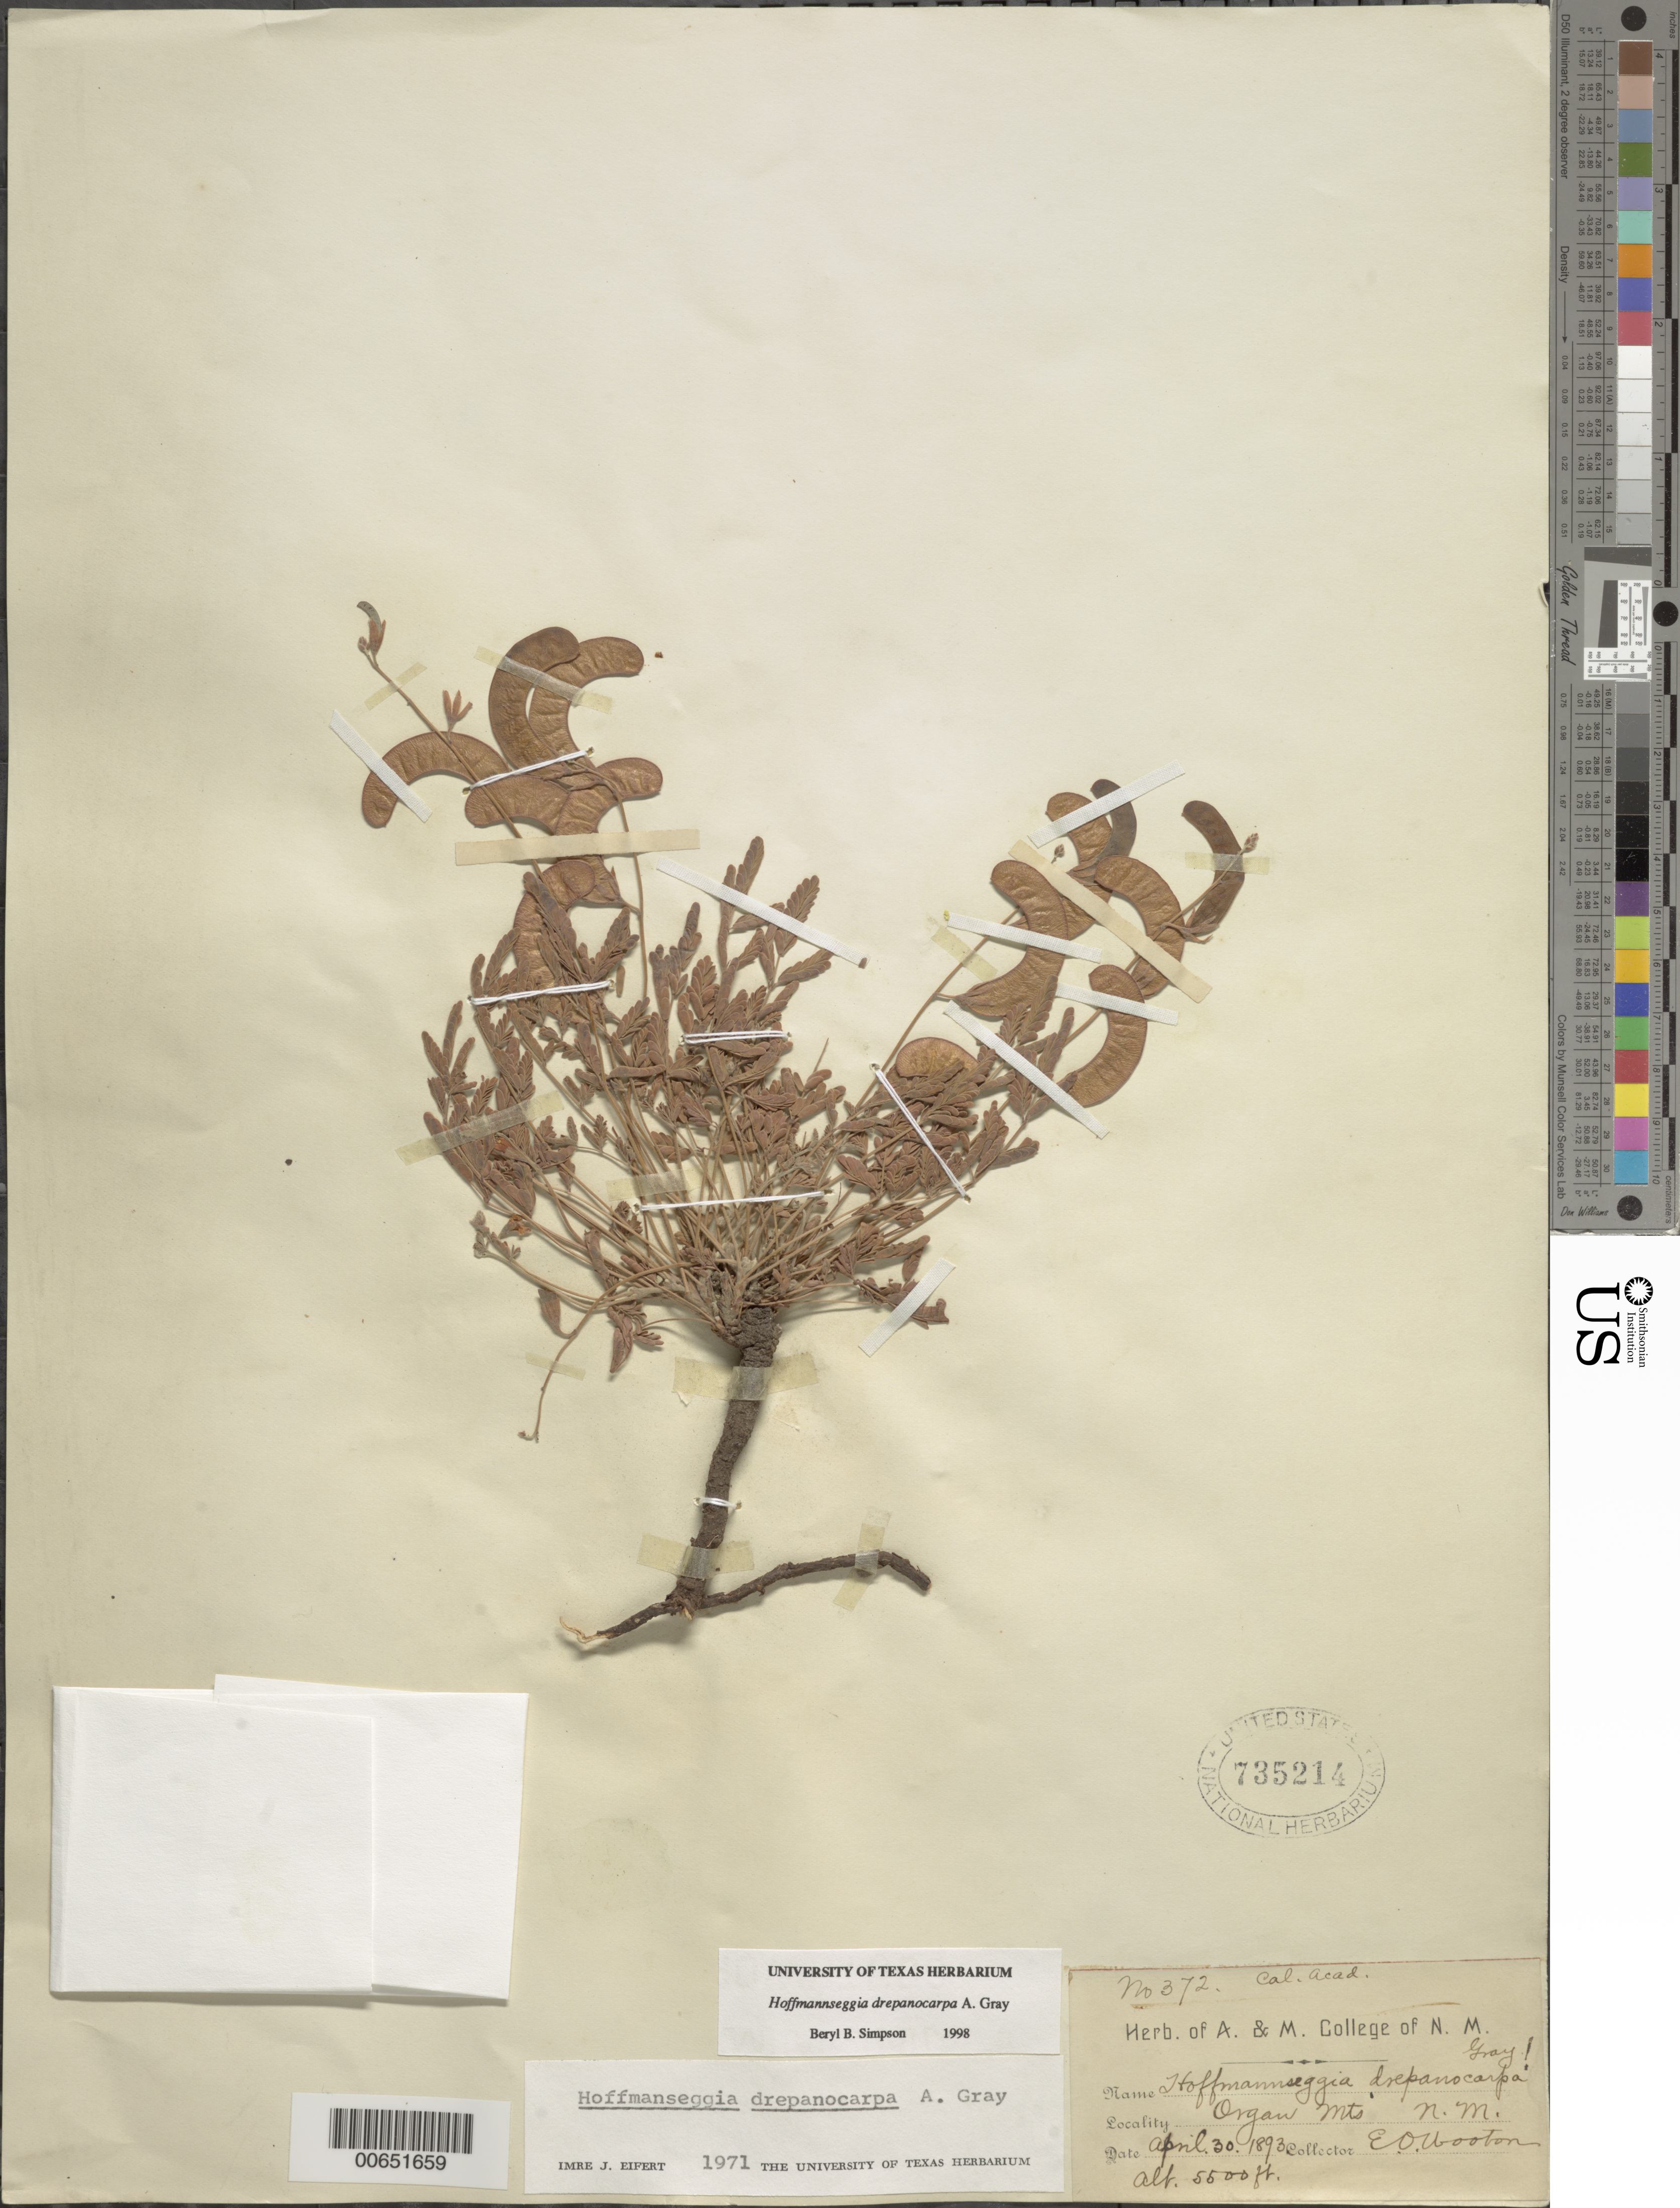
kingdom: Plantae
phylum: Tracheophyta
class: Magnoliopsida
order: Fabales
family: Fabaceae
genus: Hoffmannseggia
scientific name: Hoffmannseggia drepanocarpa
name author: A. Gray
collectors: E. O. Wooton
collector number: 372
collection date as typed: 30 Apr 1893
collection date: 1893-04-30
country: United States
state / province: New Mexico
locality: Organ Mts.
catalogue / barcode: US 735214